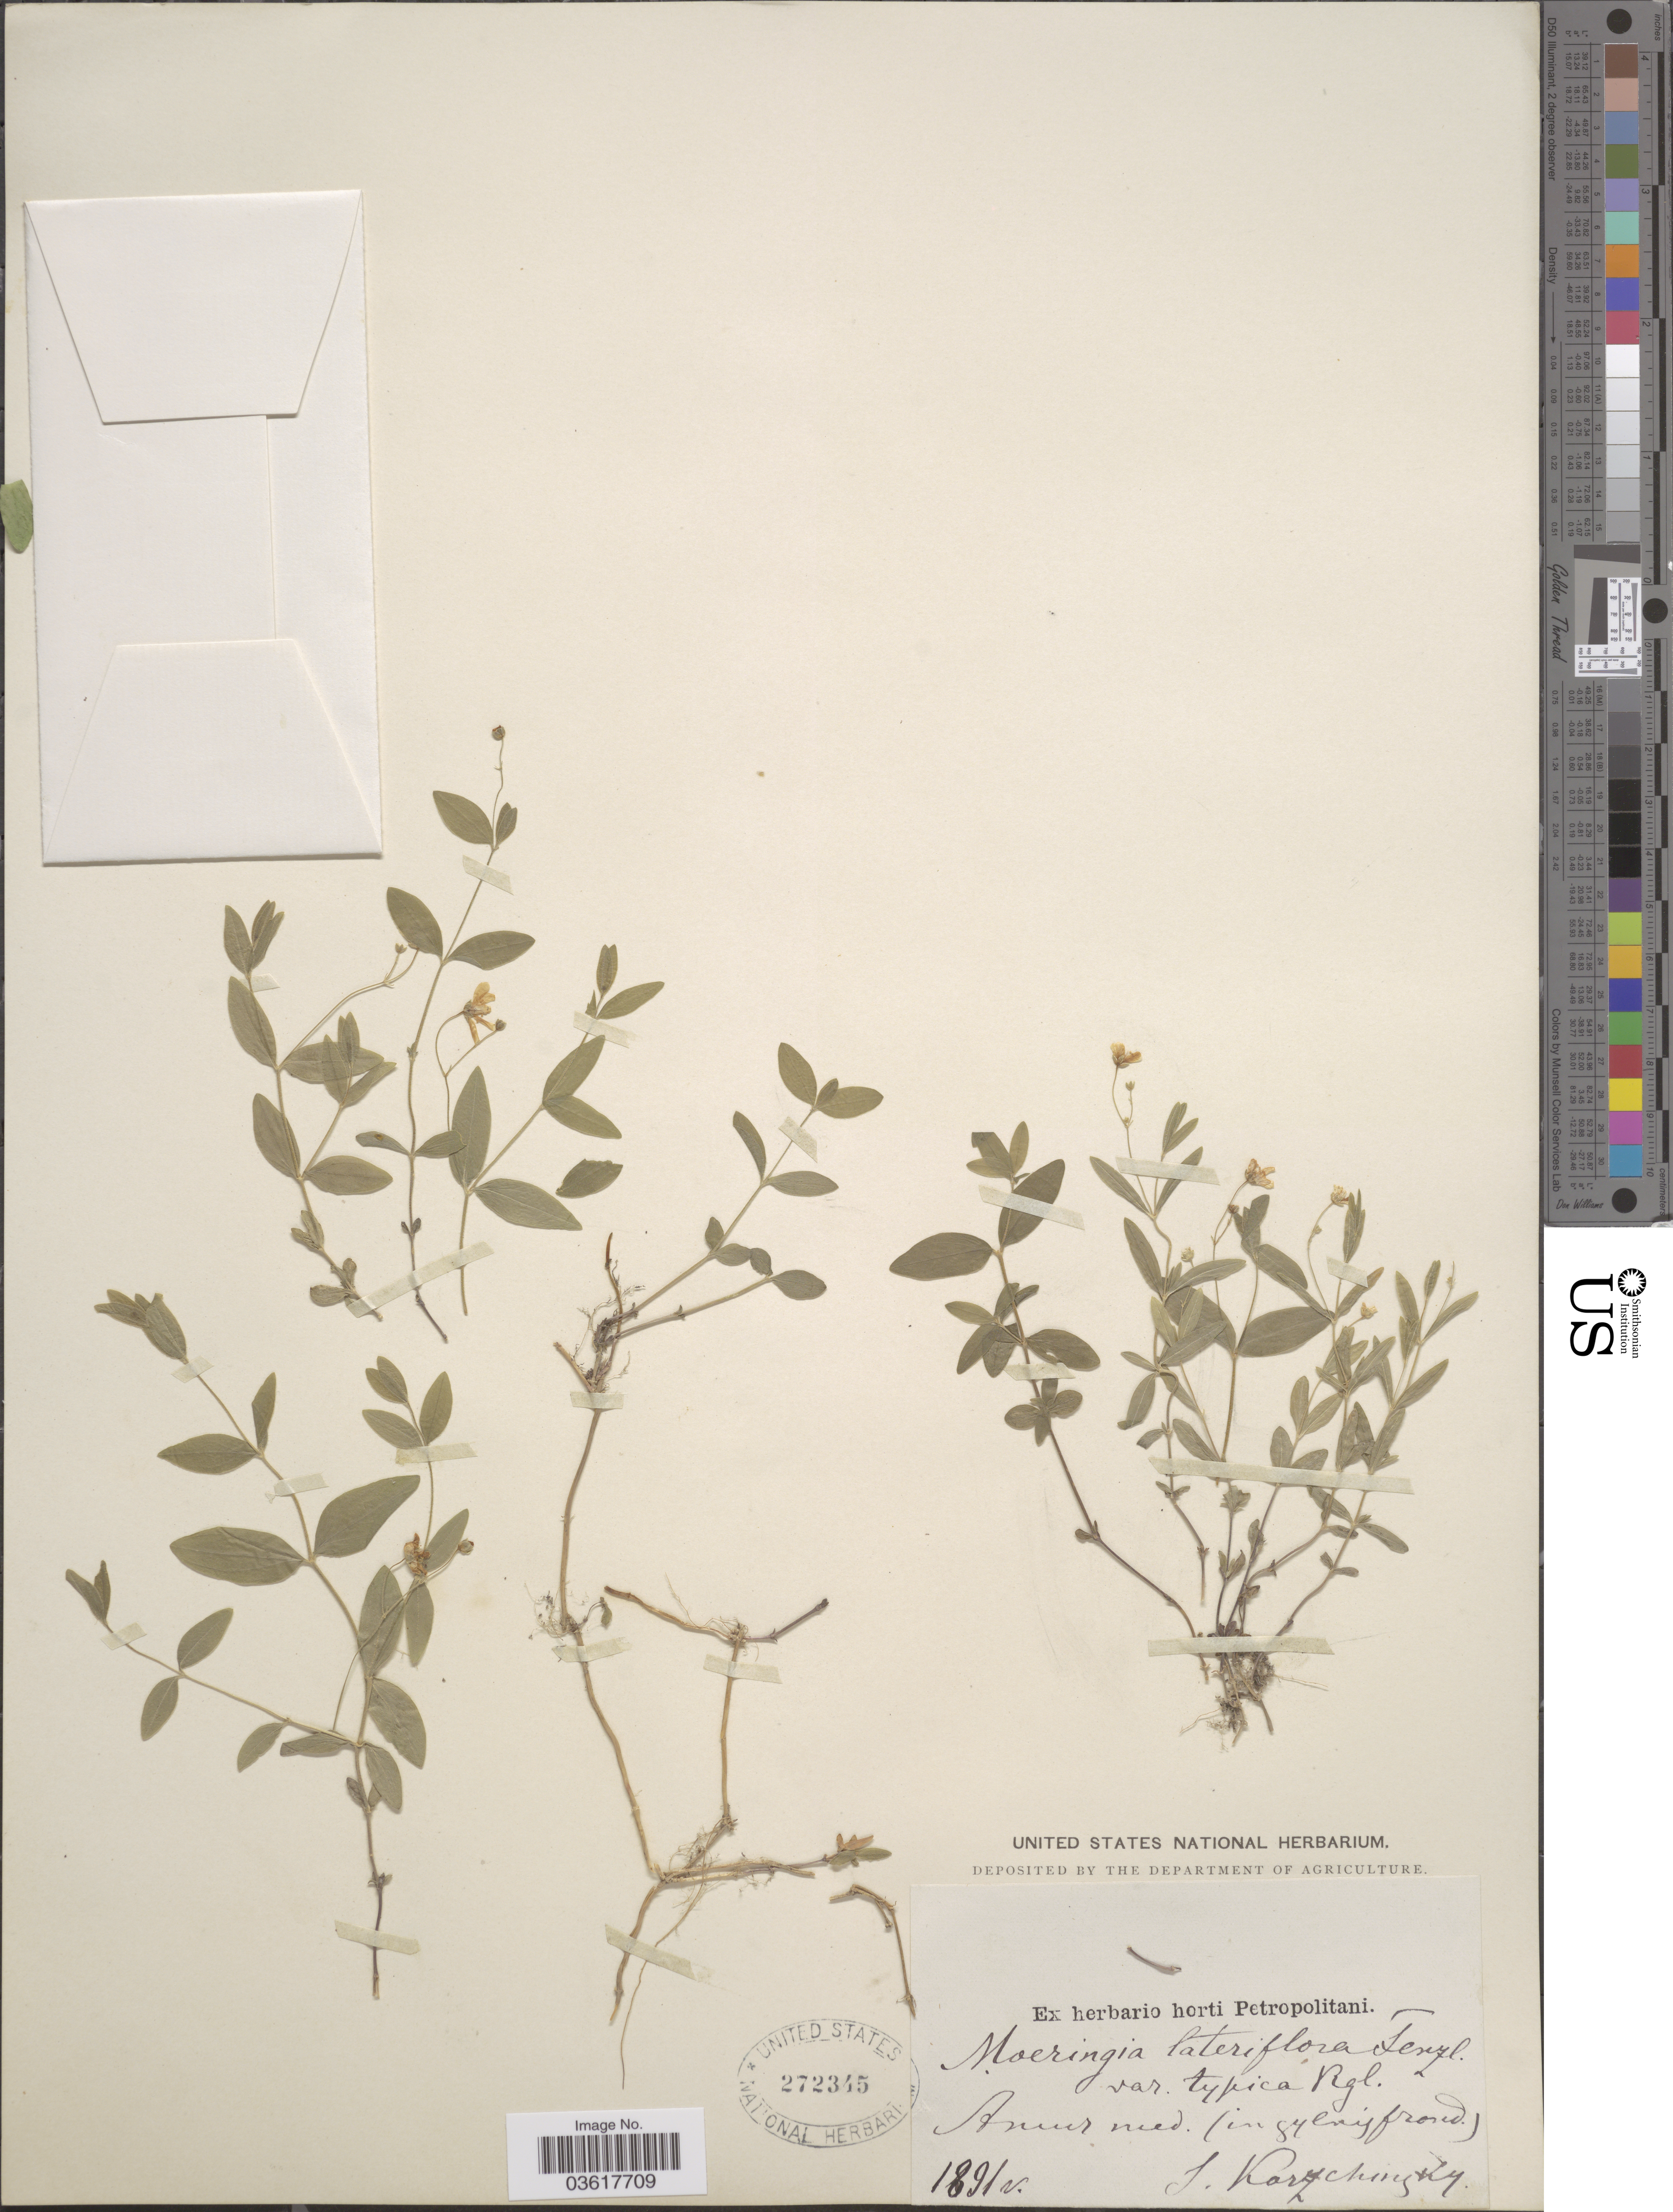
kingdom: Plantae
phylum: Tracheophyta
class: Magnoliopsida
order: Caryophyllales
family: Caryophyllaceae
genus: Moehringia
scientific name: Moehringia lateriflora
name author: (L.) Fenzl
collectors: S. Korzchinsky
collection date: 1891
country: Russian Federation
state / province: Amur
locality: Amur med. (in [illegible text]).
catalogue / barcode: US 272345